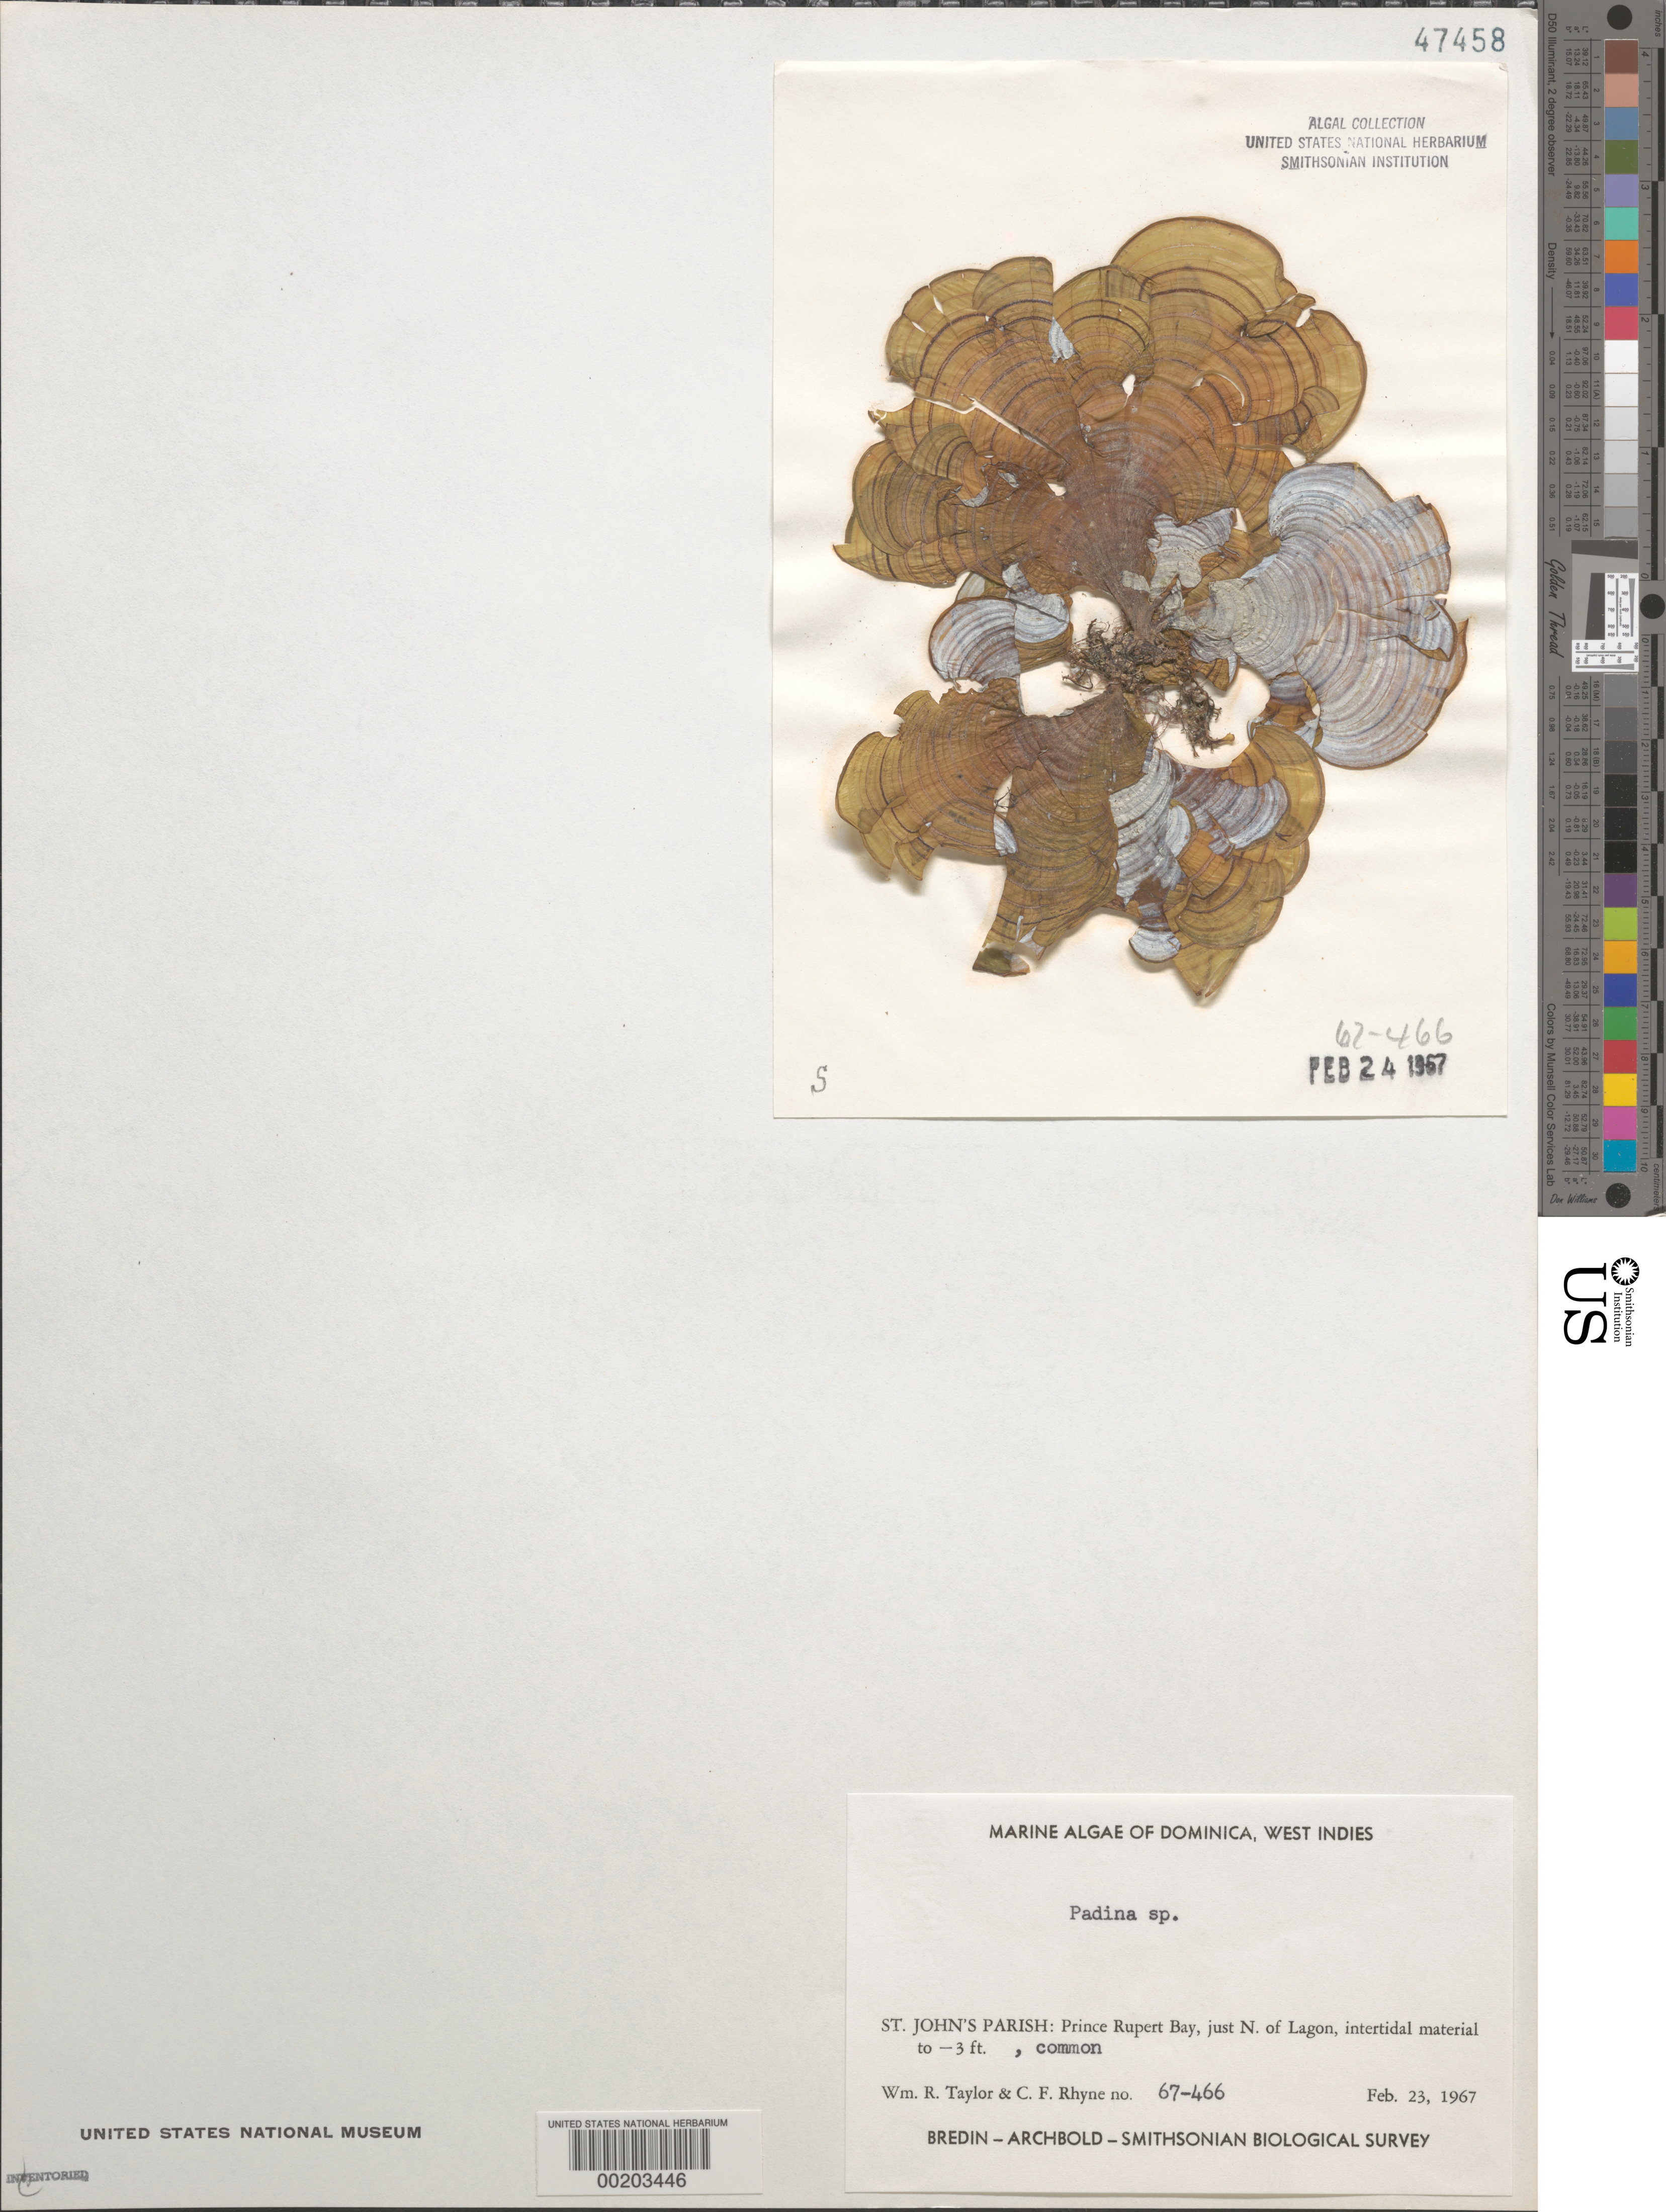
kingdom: Chromista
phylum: Ochrophyta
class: Phaeophyceae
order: Dictyotales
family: Dictyotaceae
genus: Padina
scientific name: Padina sp.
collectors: W. R. Taylor & C. Rhyne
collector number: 67-466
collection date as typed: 23 Feb 1967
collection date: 1967-02-23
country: Dominica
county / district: St. John's Parish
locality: Prince Rupert Bay, just north of Lagon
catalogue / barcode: US 47458